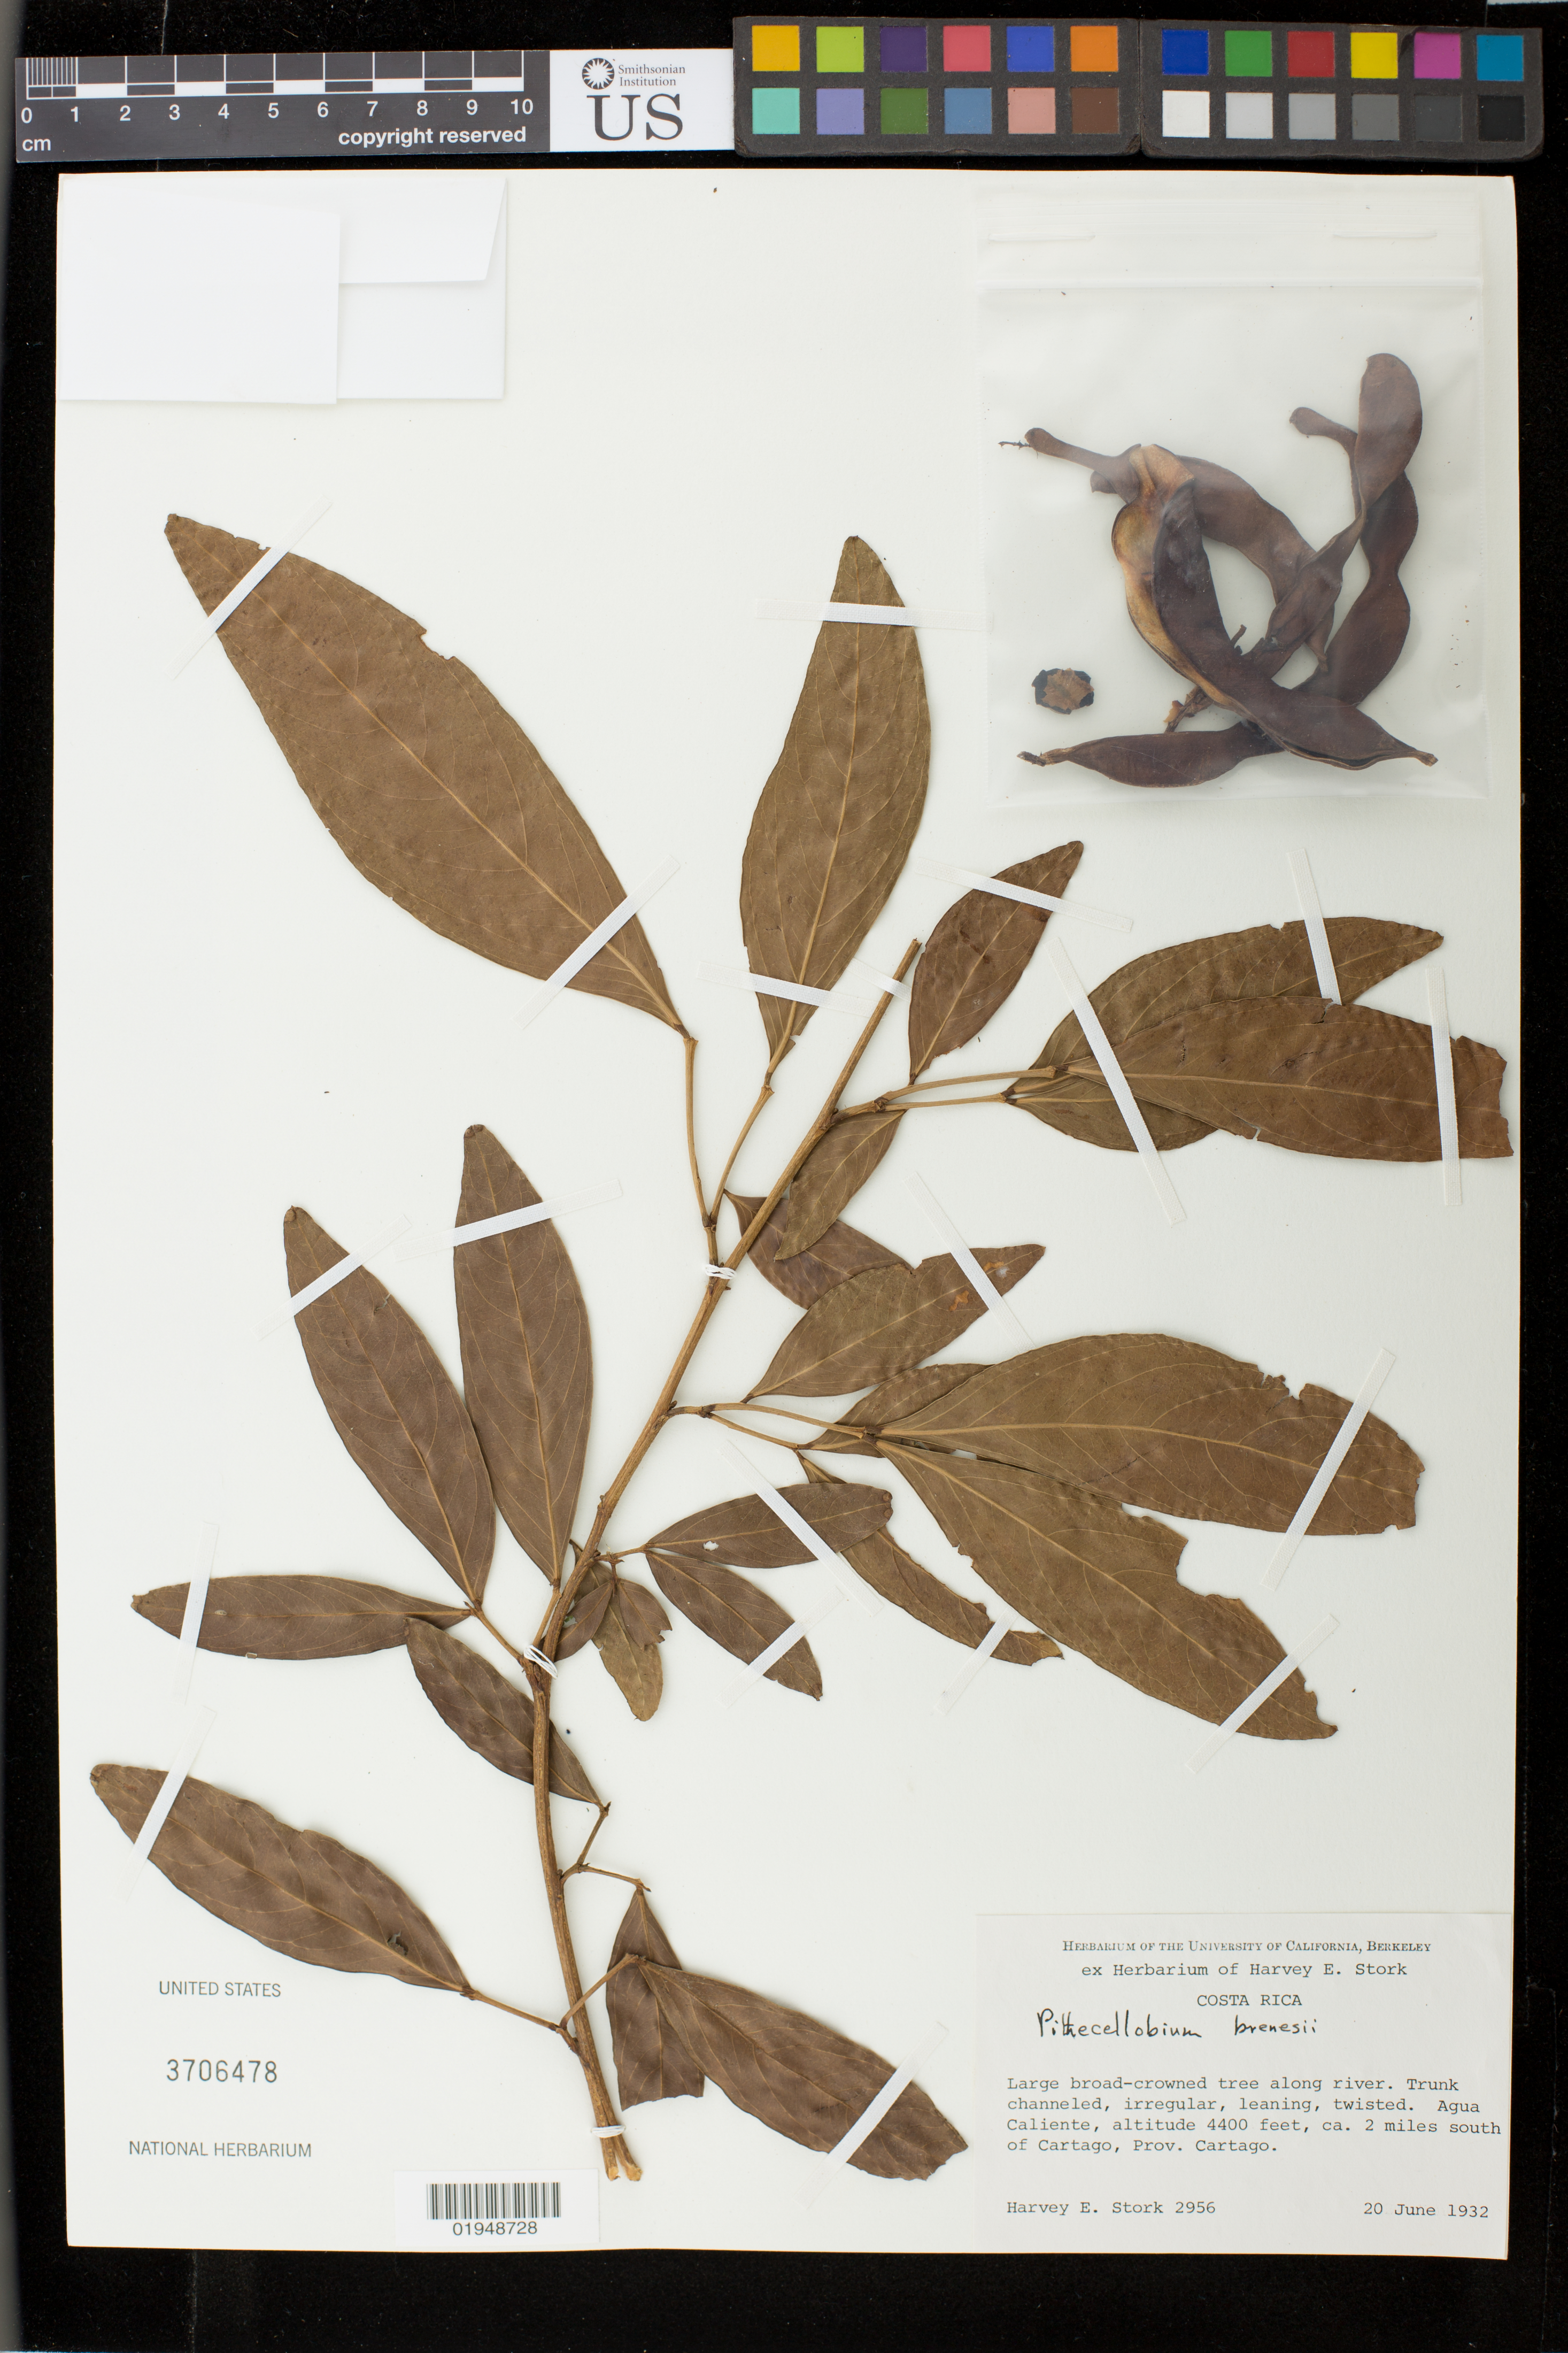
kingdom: Plantae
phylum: Tracheophyta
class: Magnoliopsida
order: Fabales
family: Fabaceae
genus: Zygia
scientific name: Zygia brenesii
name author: (Standl.) L. Rico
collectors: H. E. Stork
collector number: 2956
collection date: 1932-06-20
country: Costa Rica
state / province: Cartago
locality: Agua Caliente, ca. 2 miles south of Cartago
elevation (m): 4400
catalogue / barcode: US 3706478